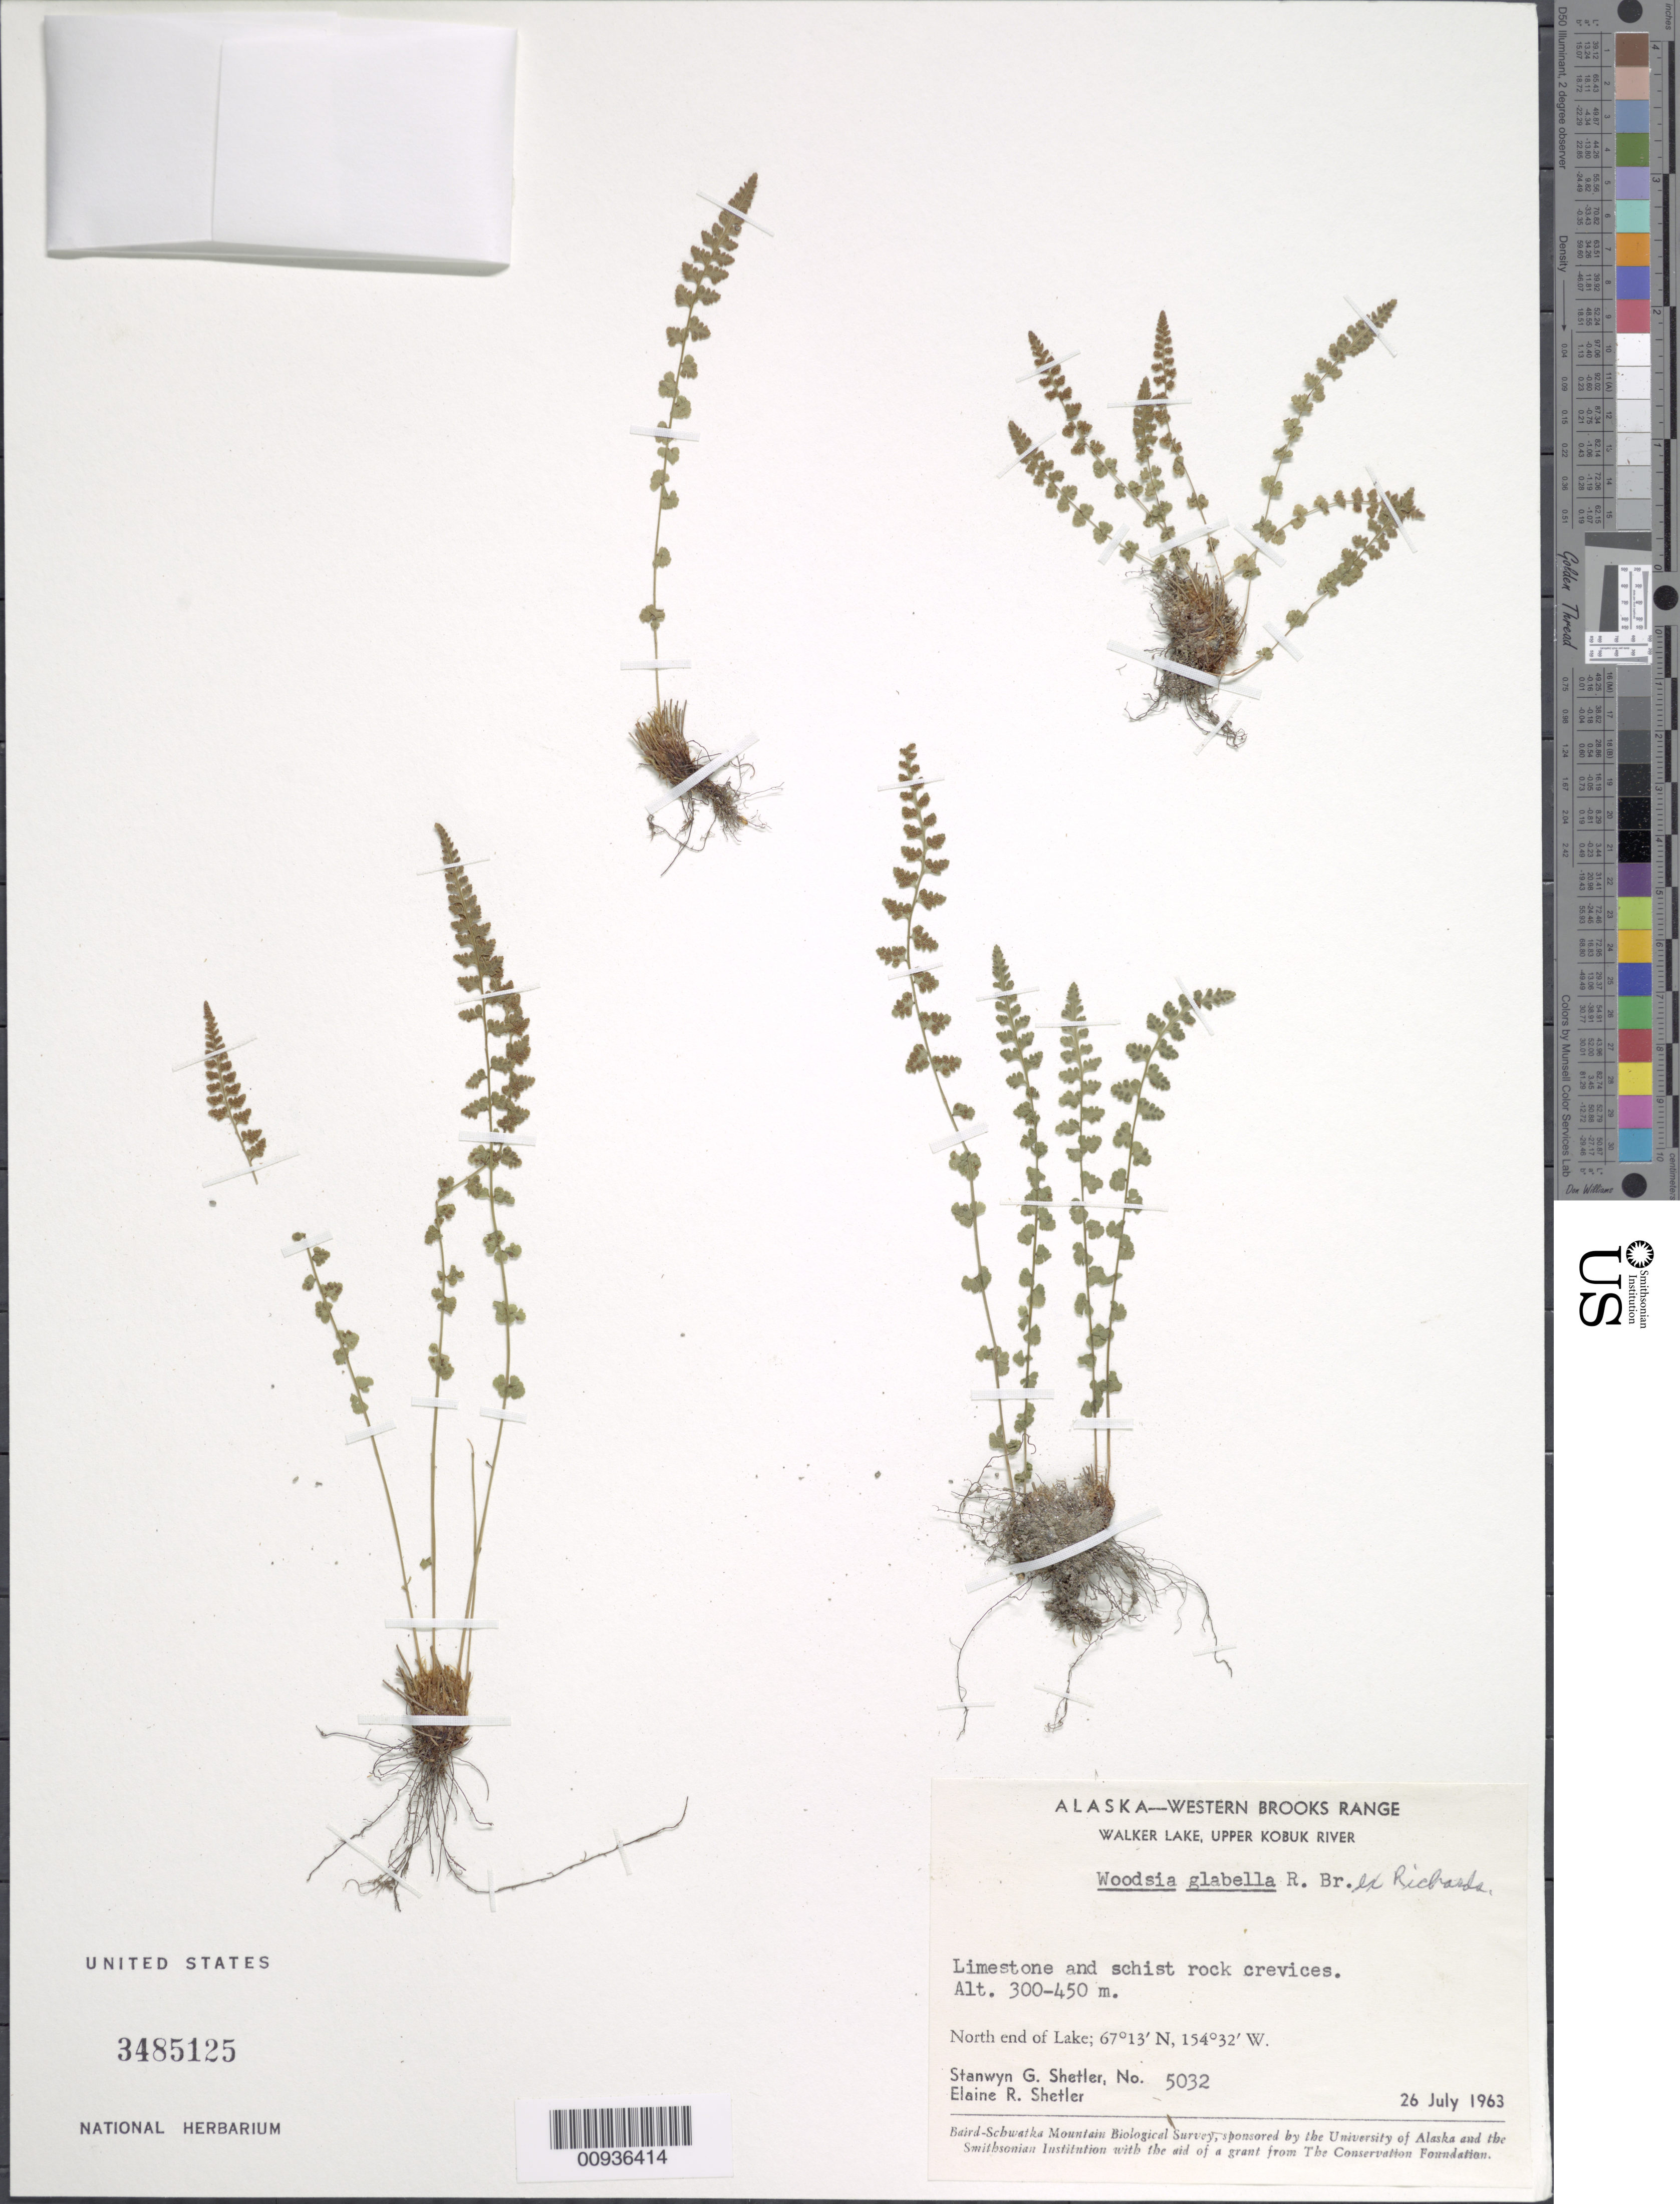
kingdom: Plantae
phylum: Tracheophyta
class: Polypodiopsida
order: Polypodiales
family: Woodsiaceae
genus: Woodsia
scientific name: Woodsia glabella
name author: R. Br.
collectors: S. Shetler & E. R. Shetler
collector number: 5032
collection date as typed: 26 Jul 1963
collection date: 1963-07-26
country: United States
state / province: Alaska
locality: North end of Walker Lake. Western Brooks Range, Upper Kobuk River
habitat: Limestone and schist rock crevices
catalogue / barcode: US 3485125